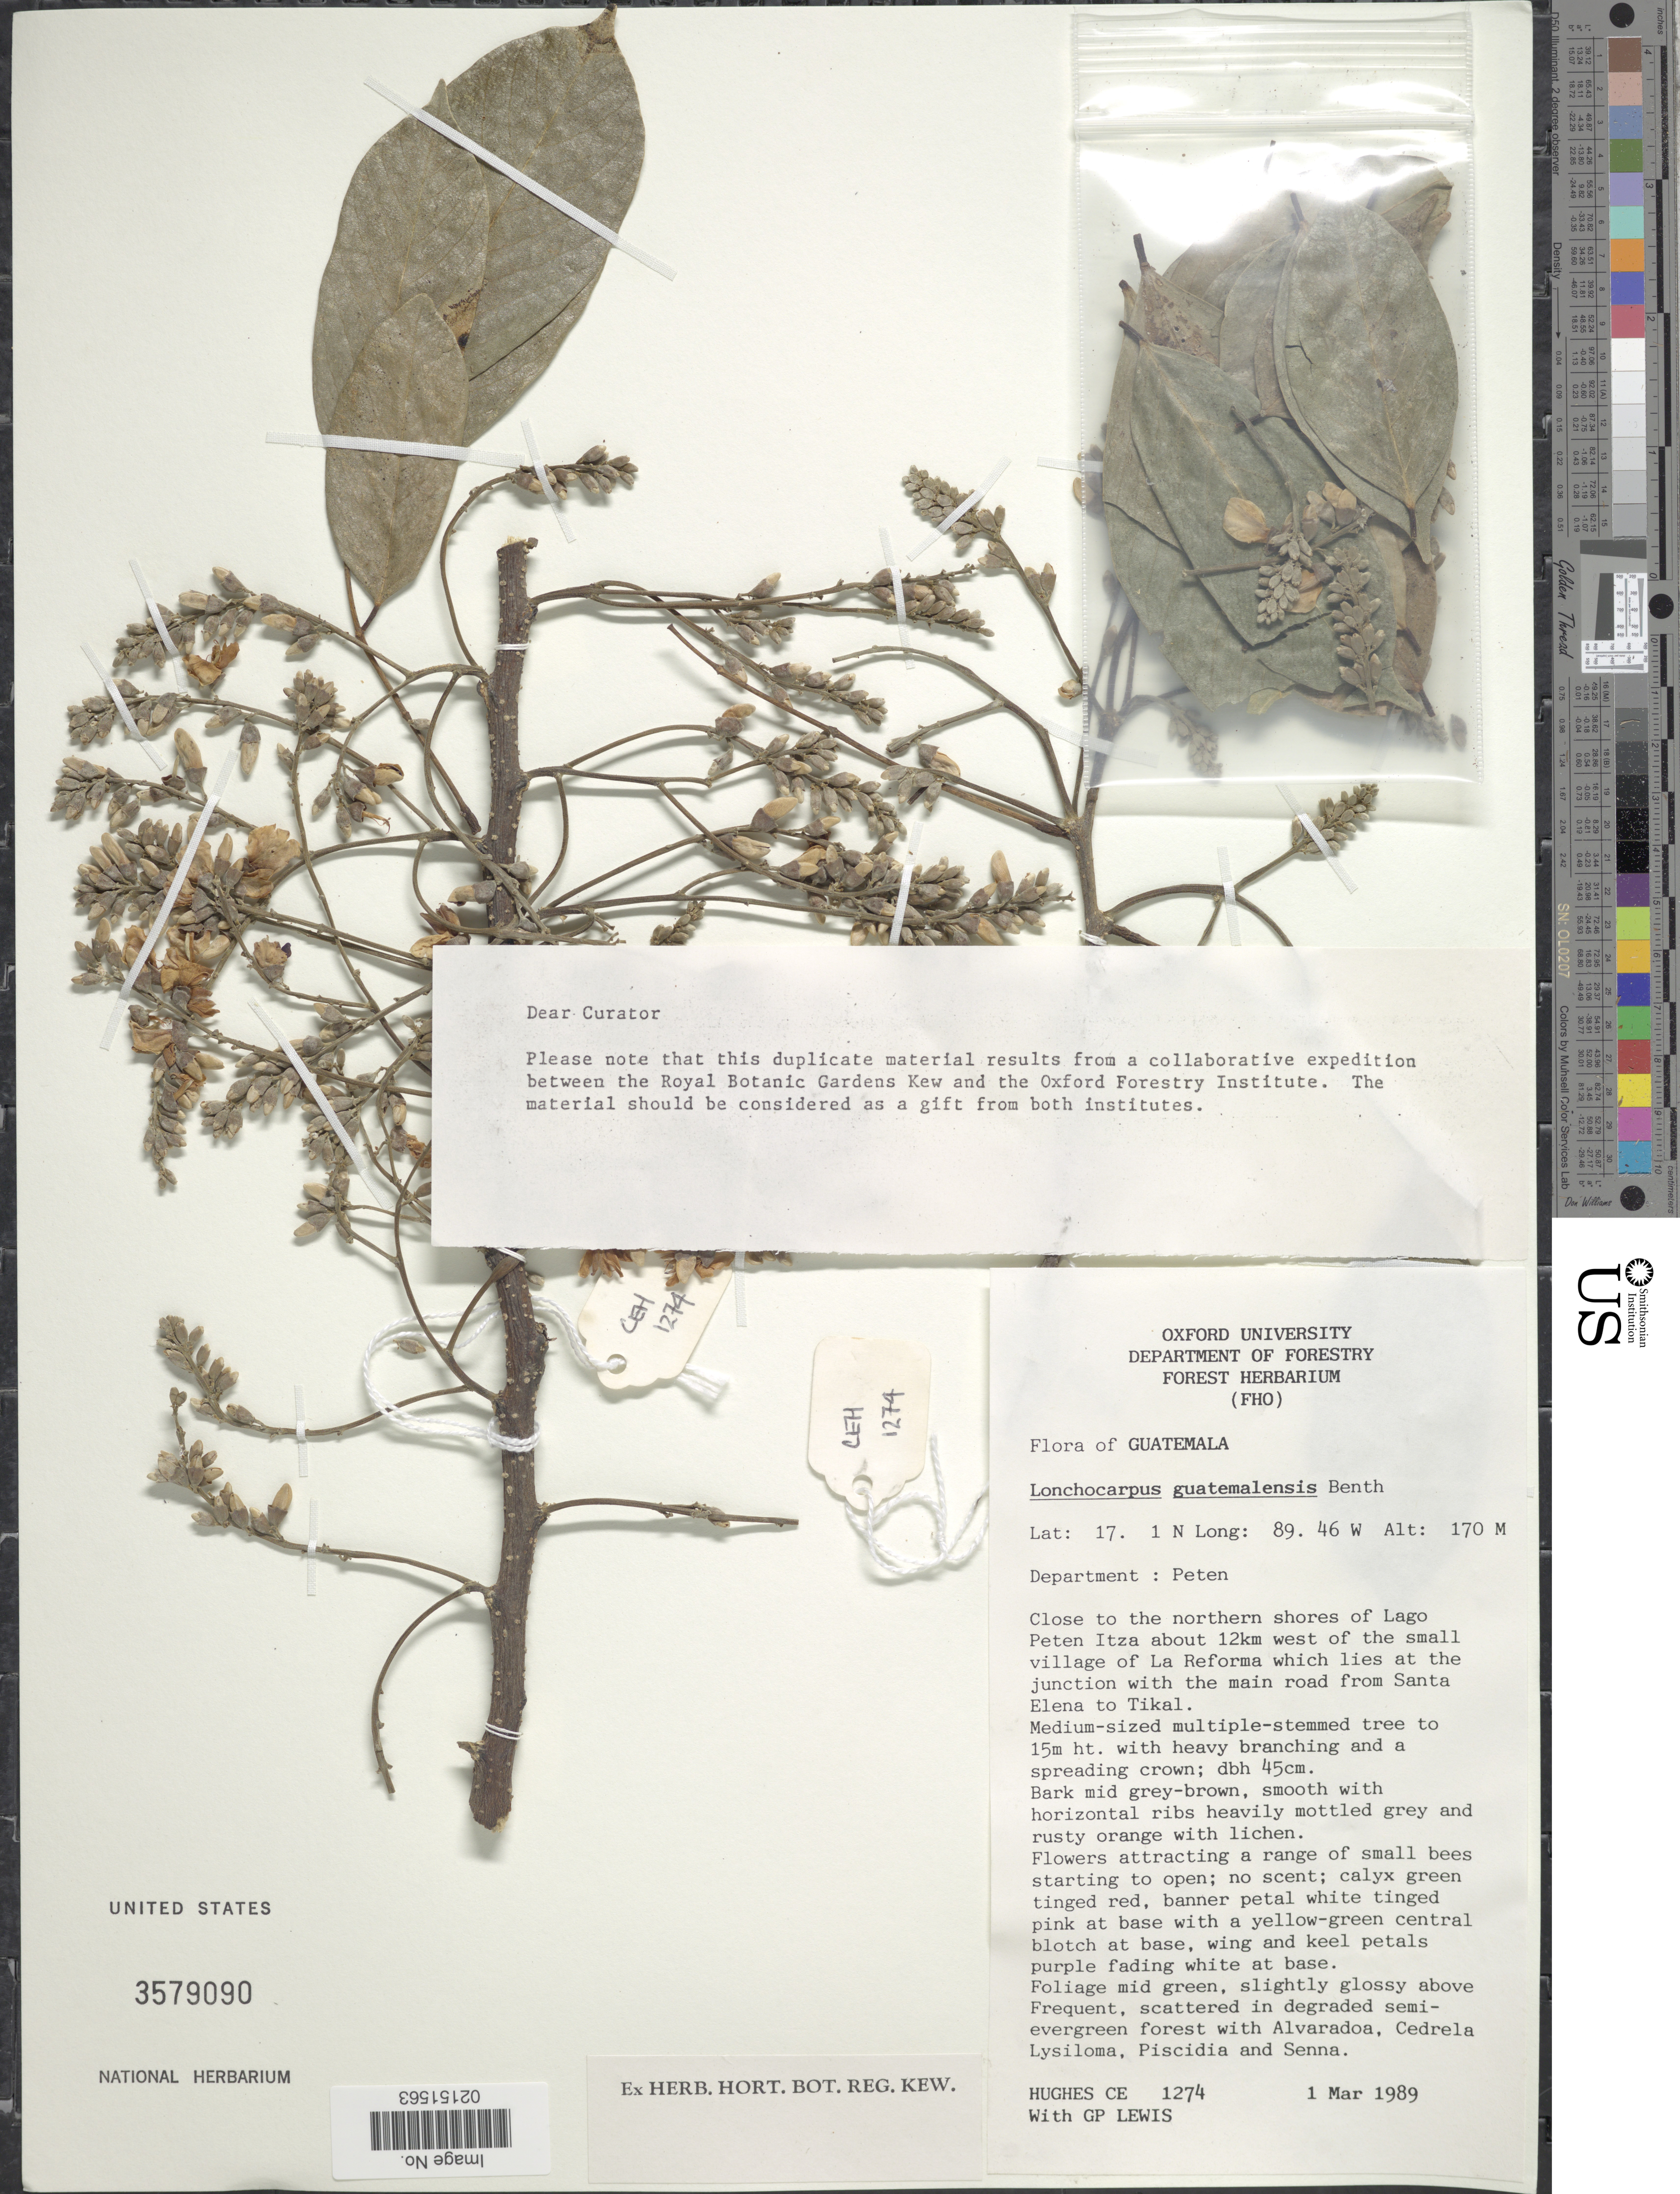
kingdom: Plantae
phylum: Tracheophyta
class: Magnoliopsida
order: Fabales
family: Fabaceae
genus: Lonchocarpus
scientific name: Lonchocarpus guatemalensis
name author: Benth.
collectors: C. E. Hughes & G. P. Lewis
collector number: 1274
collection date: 1989-03-01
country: Guatemala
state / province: El Petén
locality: Department: Peten. Close to the northern shores of Lago Peten Itza about 12km west of the small village of La Reforma which lies at the junction with the main road from Santa Elena to Tikal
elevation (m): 170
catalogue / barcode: US 3579090